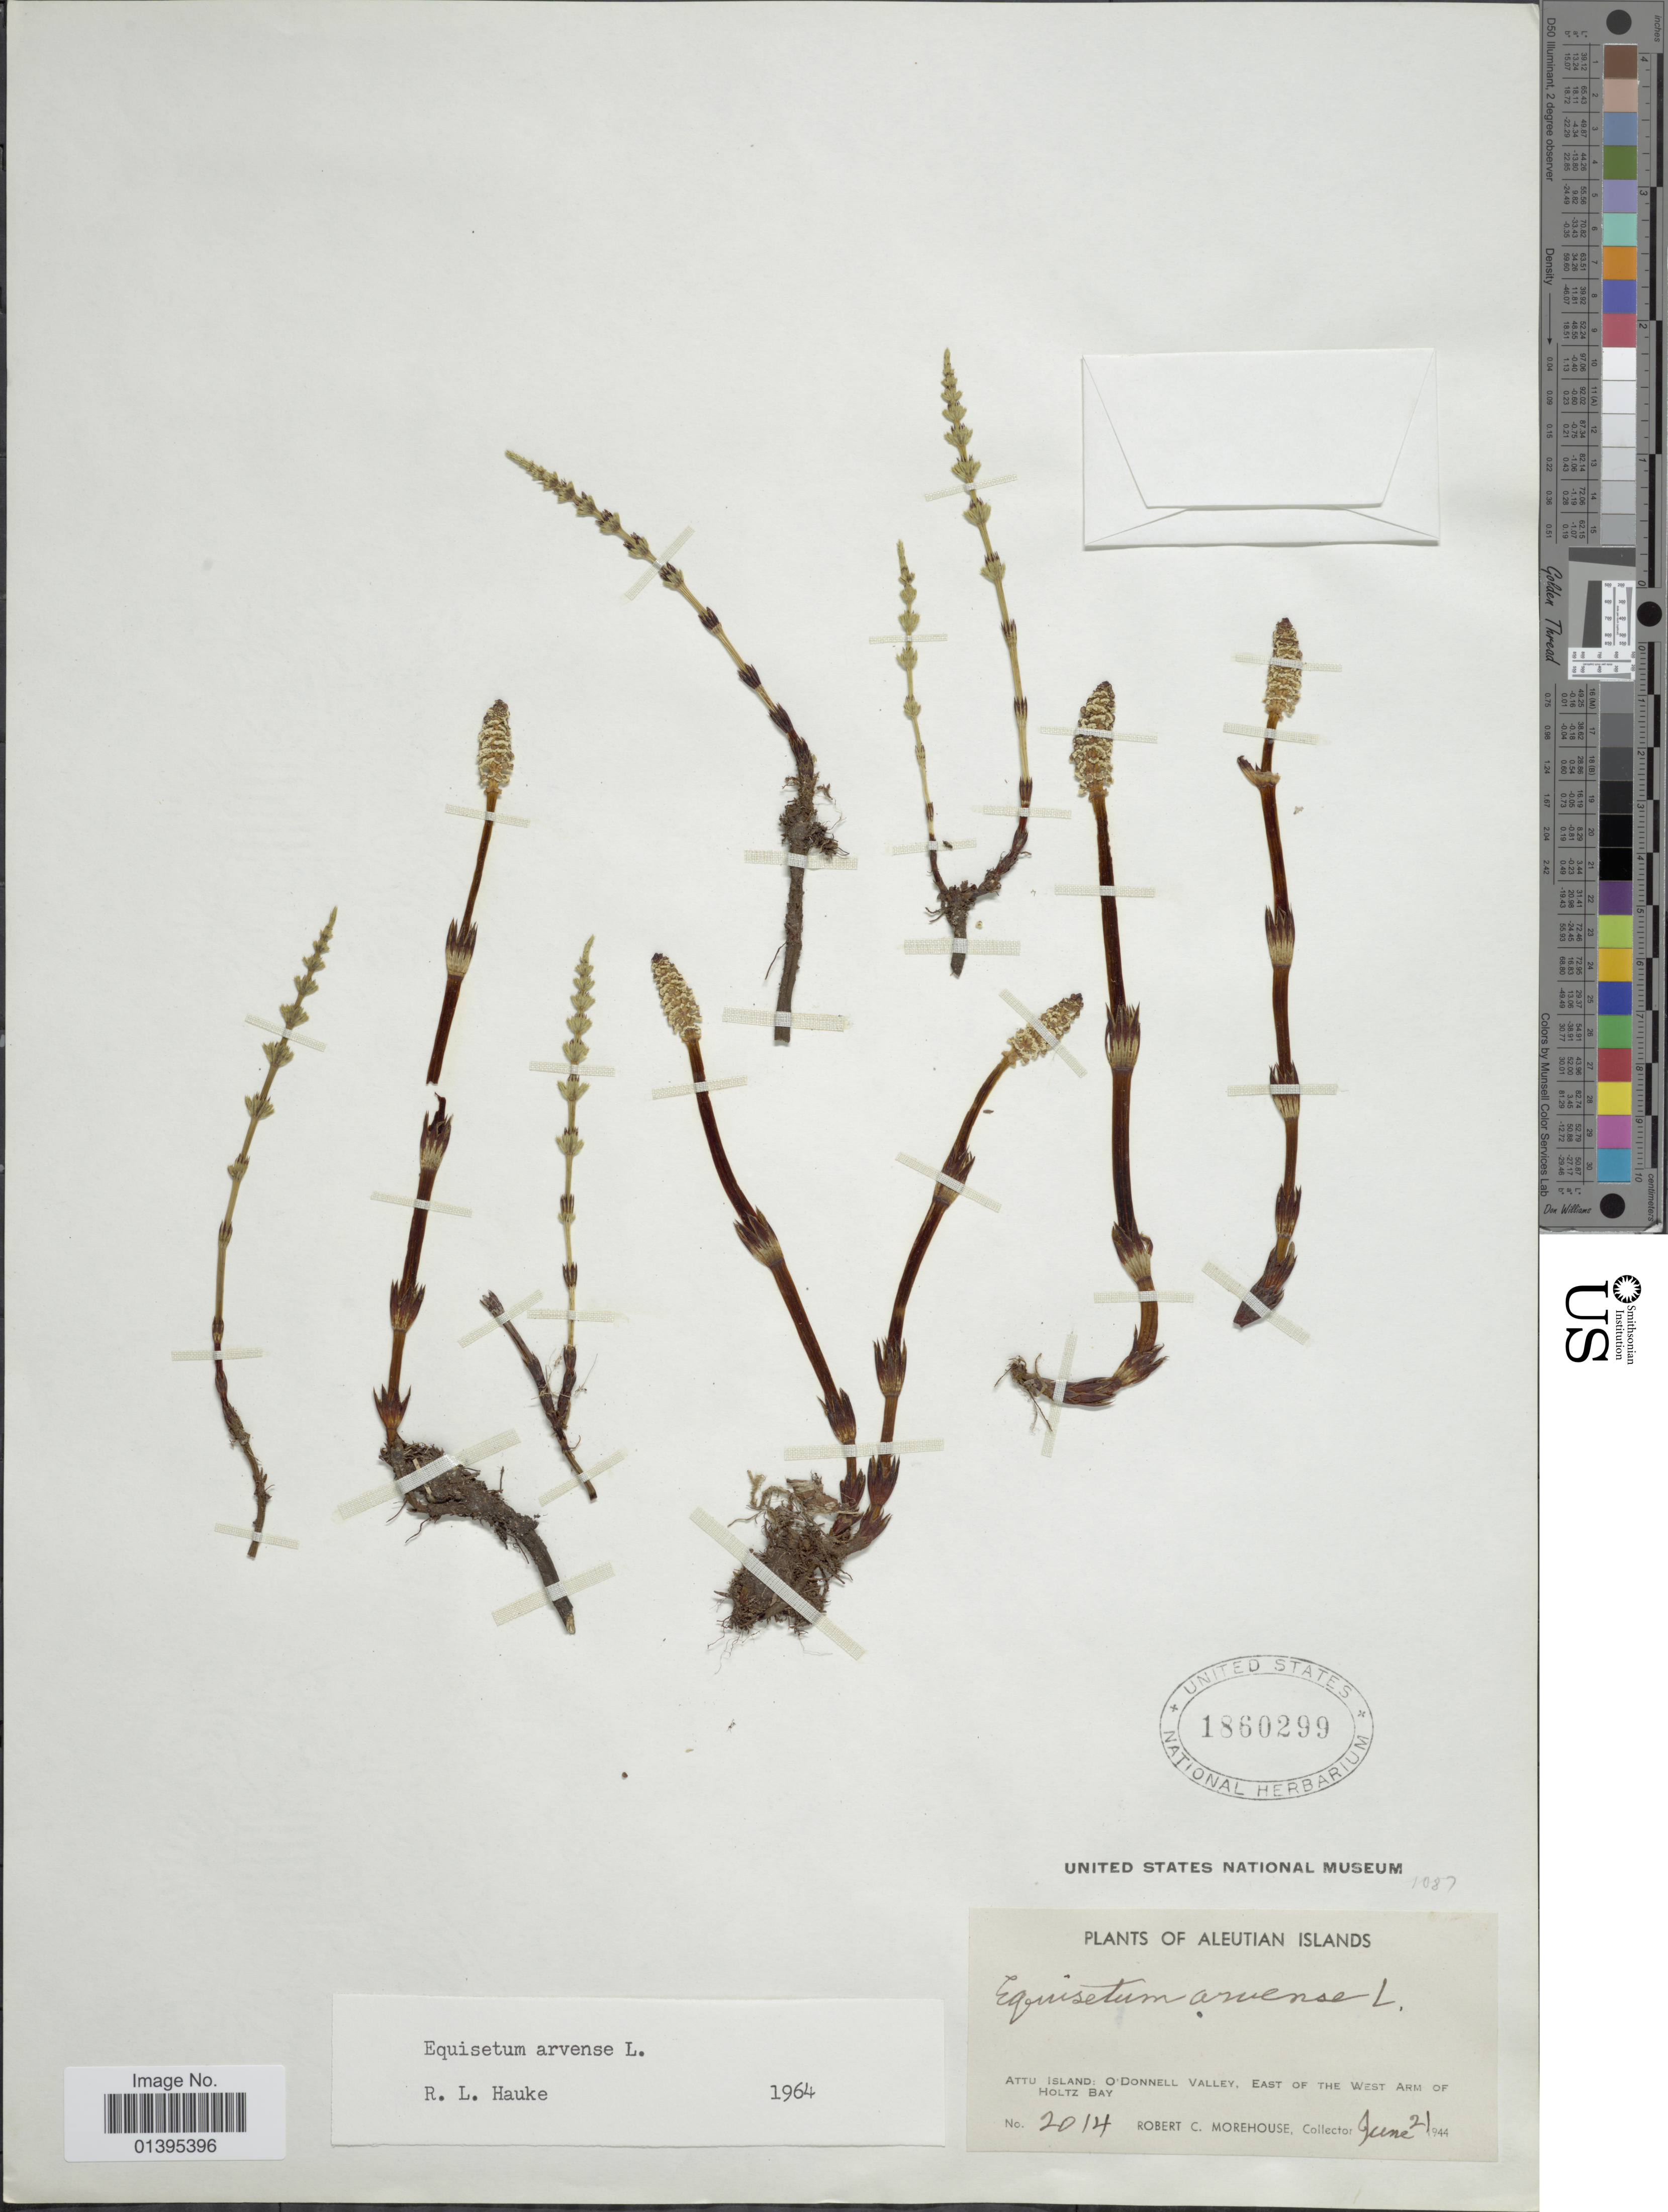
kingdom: Plantae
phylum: Tracheophyta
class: Polypodiopsida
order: Equisetales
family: Equisetaceae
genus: Equisetum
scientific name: Equisetum arvense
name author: L.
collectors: R. Morehouse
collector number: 2014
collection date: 1944-06-24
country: United States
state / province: Alaska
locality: Aleutian Islands, Attu Island: O'Donnell Valley, east of the West arm of Holtz Bay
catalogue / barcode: US 1860299